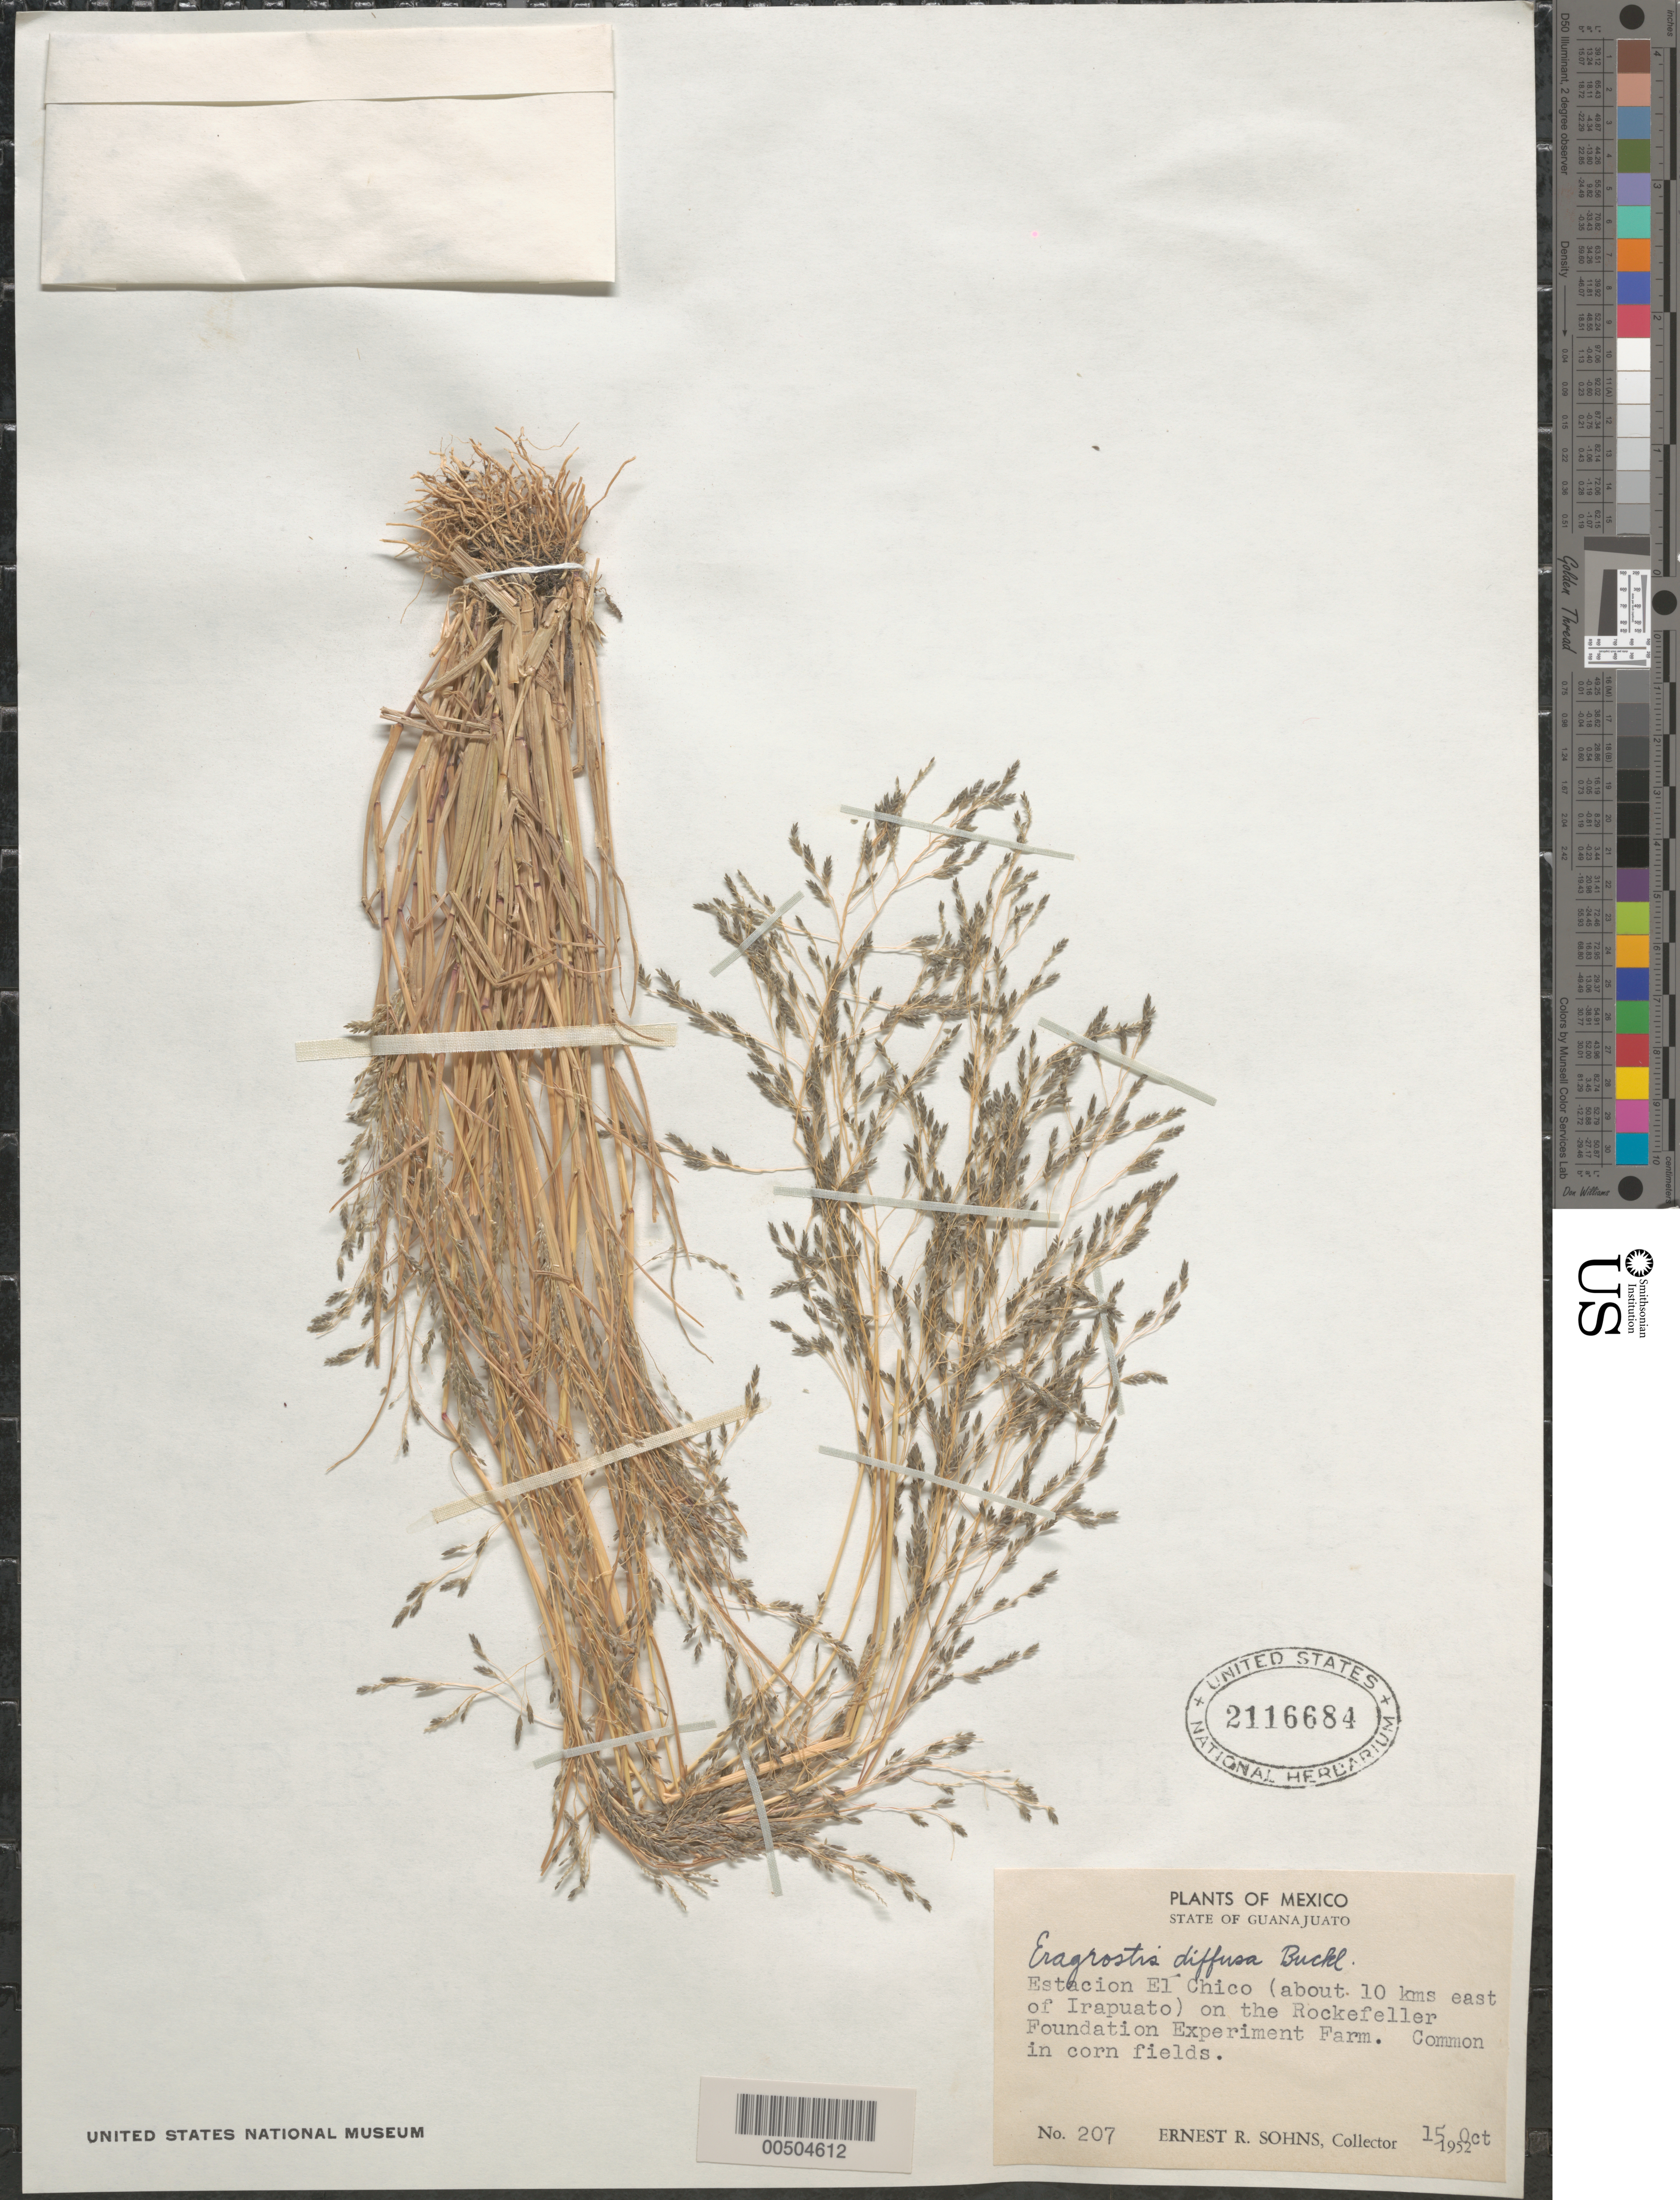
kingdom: Plantae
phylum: Tracheophyta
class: Liliopsida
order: Poales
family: Poaceae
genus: Eragrostis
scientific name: Eragrostis pectinacea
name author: (Michx.) Nees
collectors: E. R. Sohns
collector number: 207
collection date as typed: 15 Oct 1952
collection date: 1952-10-15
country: Mexico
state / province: Guanajuato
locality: Estacion El Chico (about 10 km E of Irapuato) on the Rockefeller Foundation Experiment Farm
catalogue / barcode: US 2116684